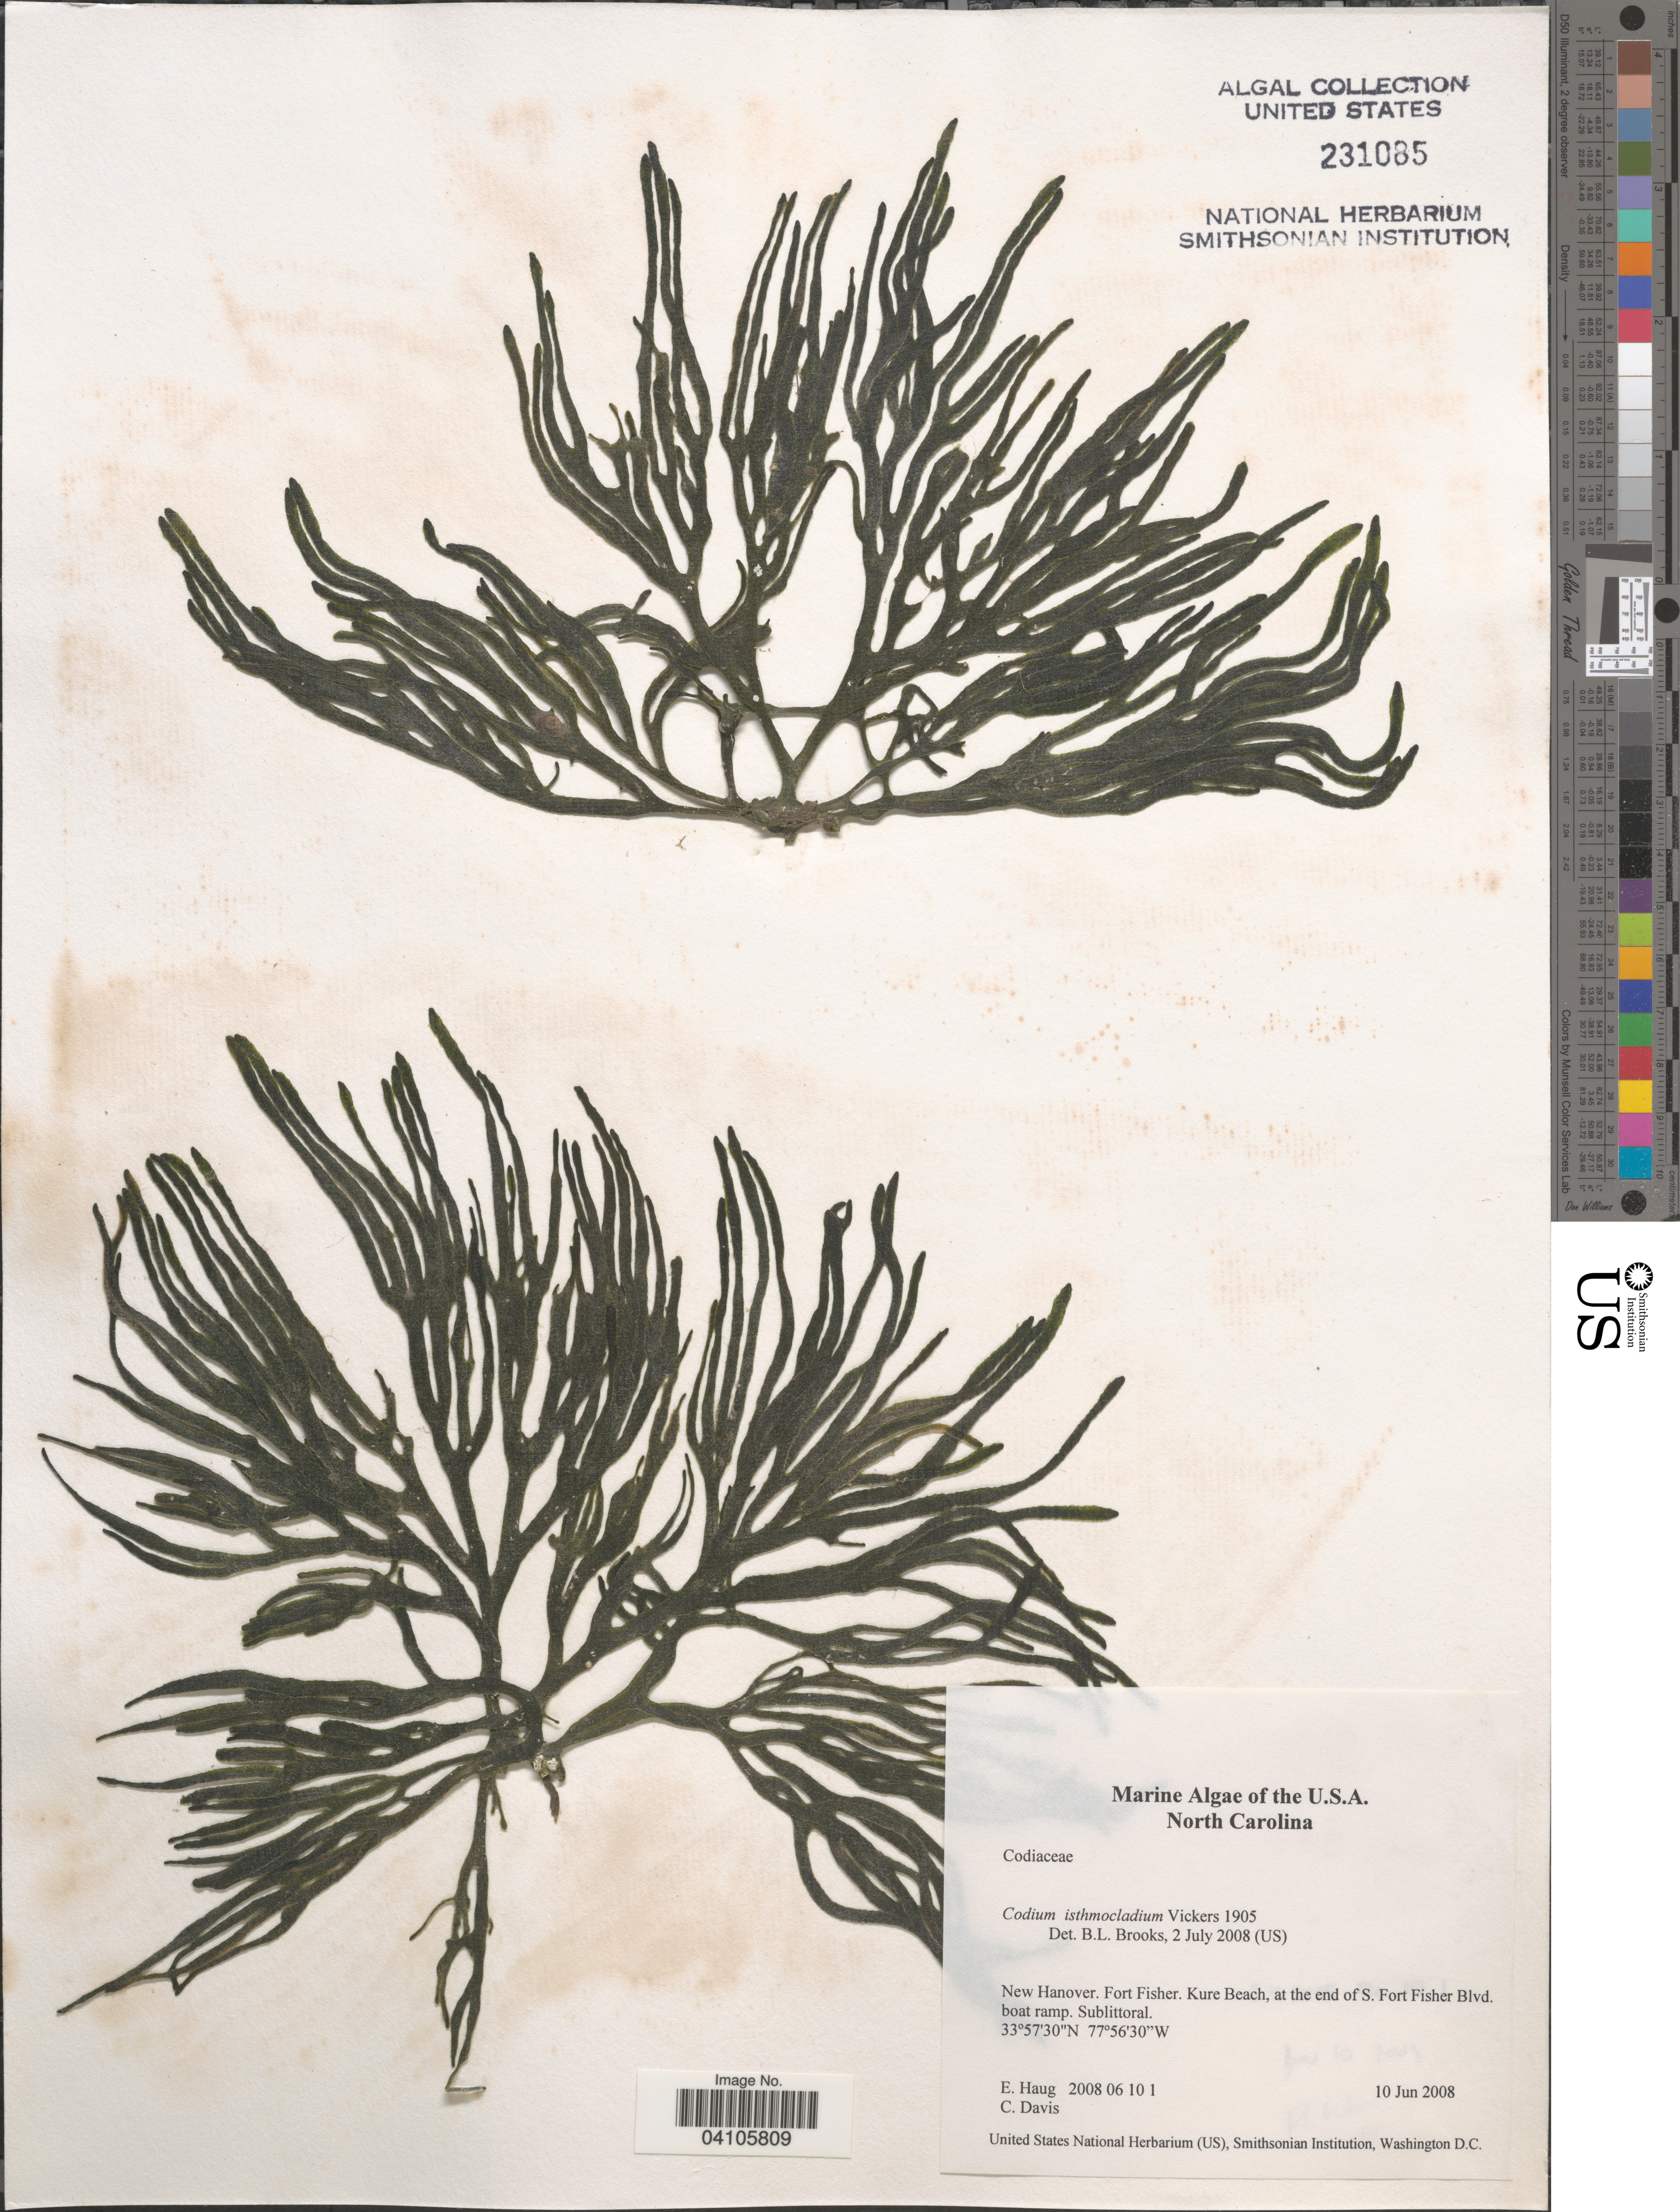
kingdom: Plantae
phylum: Chlorophyta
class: Ulvophyceae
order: Bryopsidales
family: Codiaceae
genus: Codium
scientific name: Codium isthmocladum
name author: Vickers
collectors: E. Haug & C. Davis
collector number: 1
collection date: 2008-06-10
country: United States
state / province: North Carolina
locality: New Hanover. Fort Fisher. Kure Beach, at the end of S. Fort Fisher Blvd. boat ramp.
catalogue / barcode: US 231085